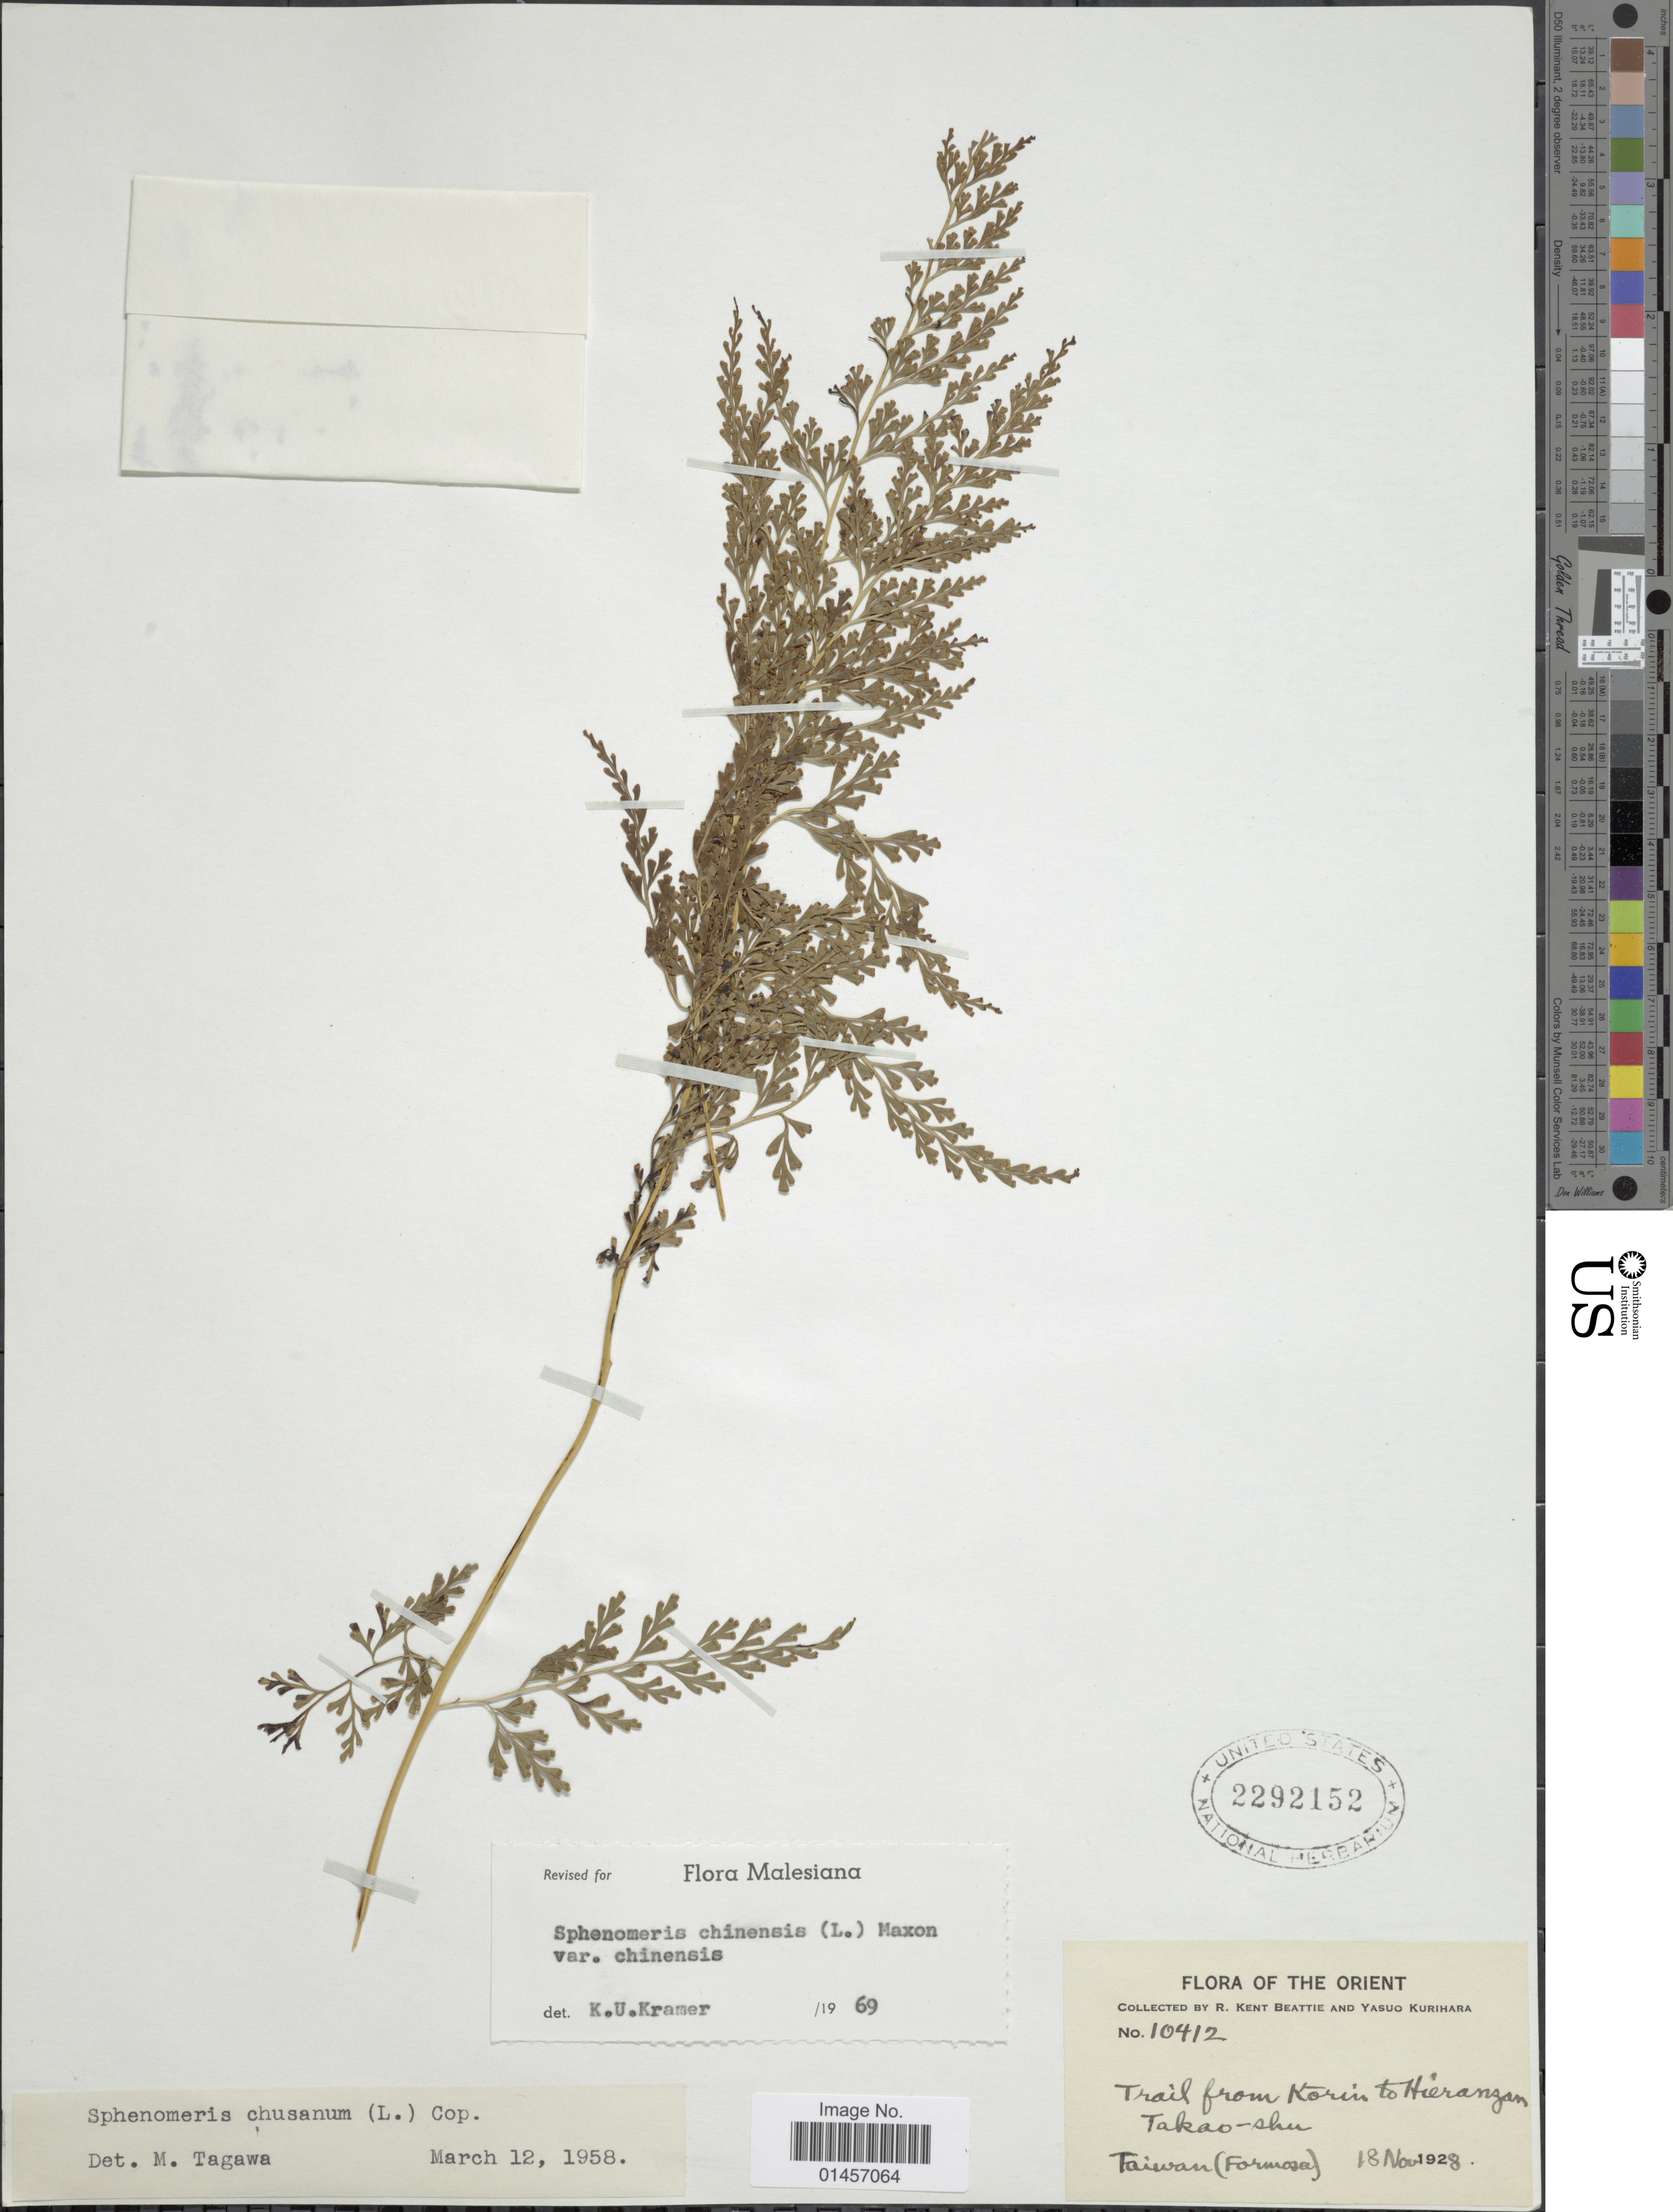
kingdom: Plantae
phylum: Tracheophyta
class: Polypodiopsida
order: Polypodiales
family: Lindsaeaceae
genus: Sphenomeris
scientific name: Sphenomeris chinensis var. chinensis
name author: (L.) Maxon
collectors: R. K. Beattie & Y. Kurihara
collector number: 10412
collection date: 1928-11-18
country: Taiwan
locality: The Orient, trail from Korin to Hieranzon, Takao-Shu, Taiwan(Formosa)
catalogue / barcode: US 2292152